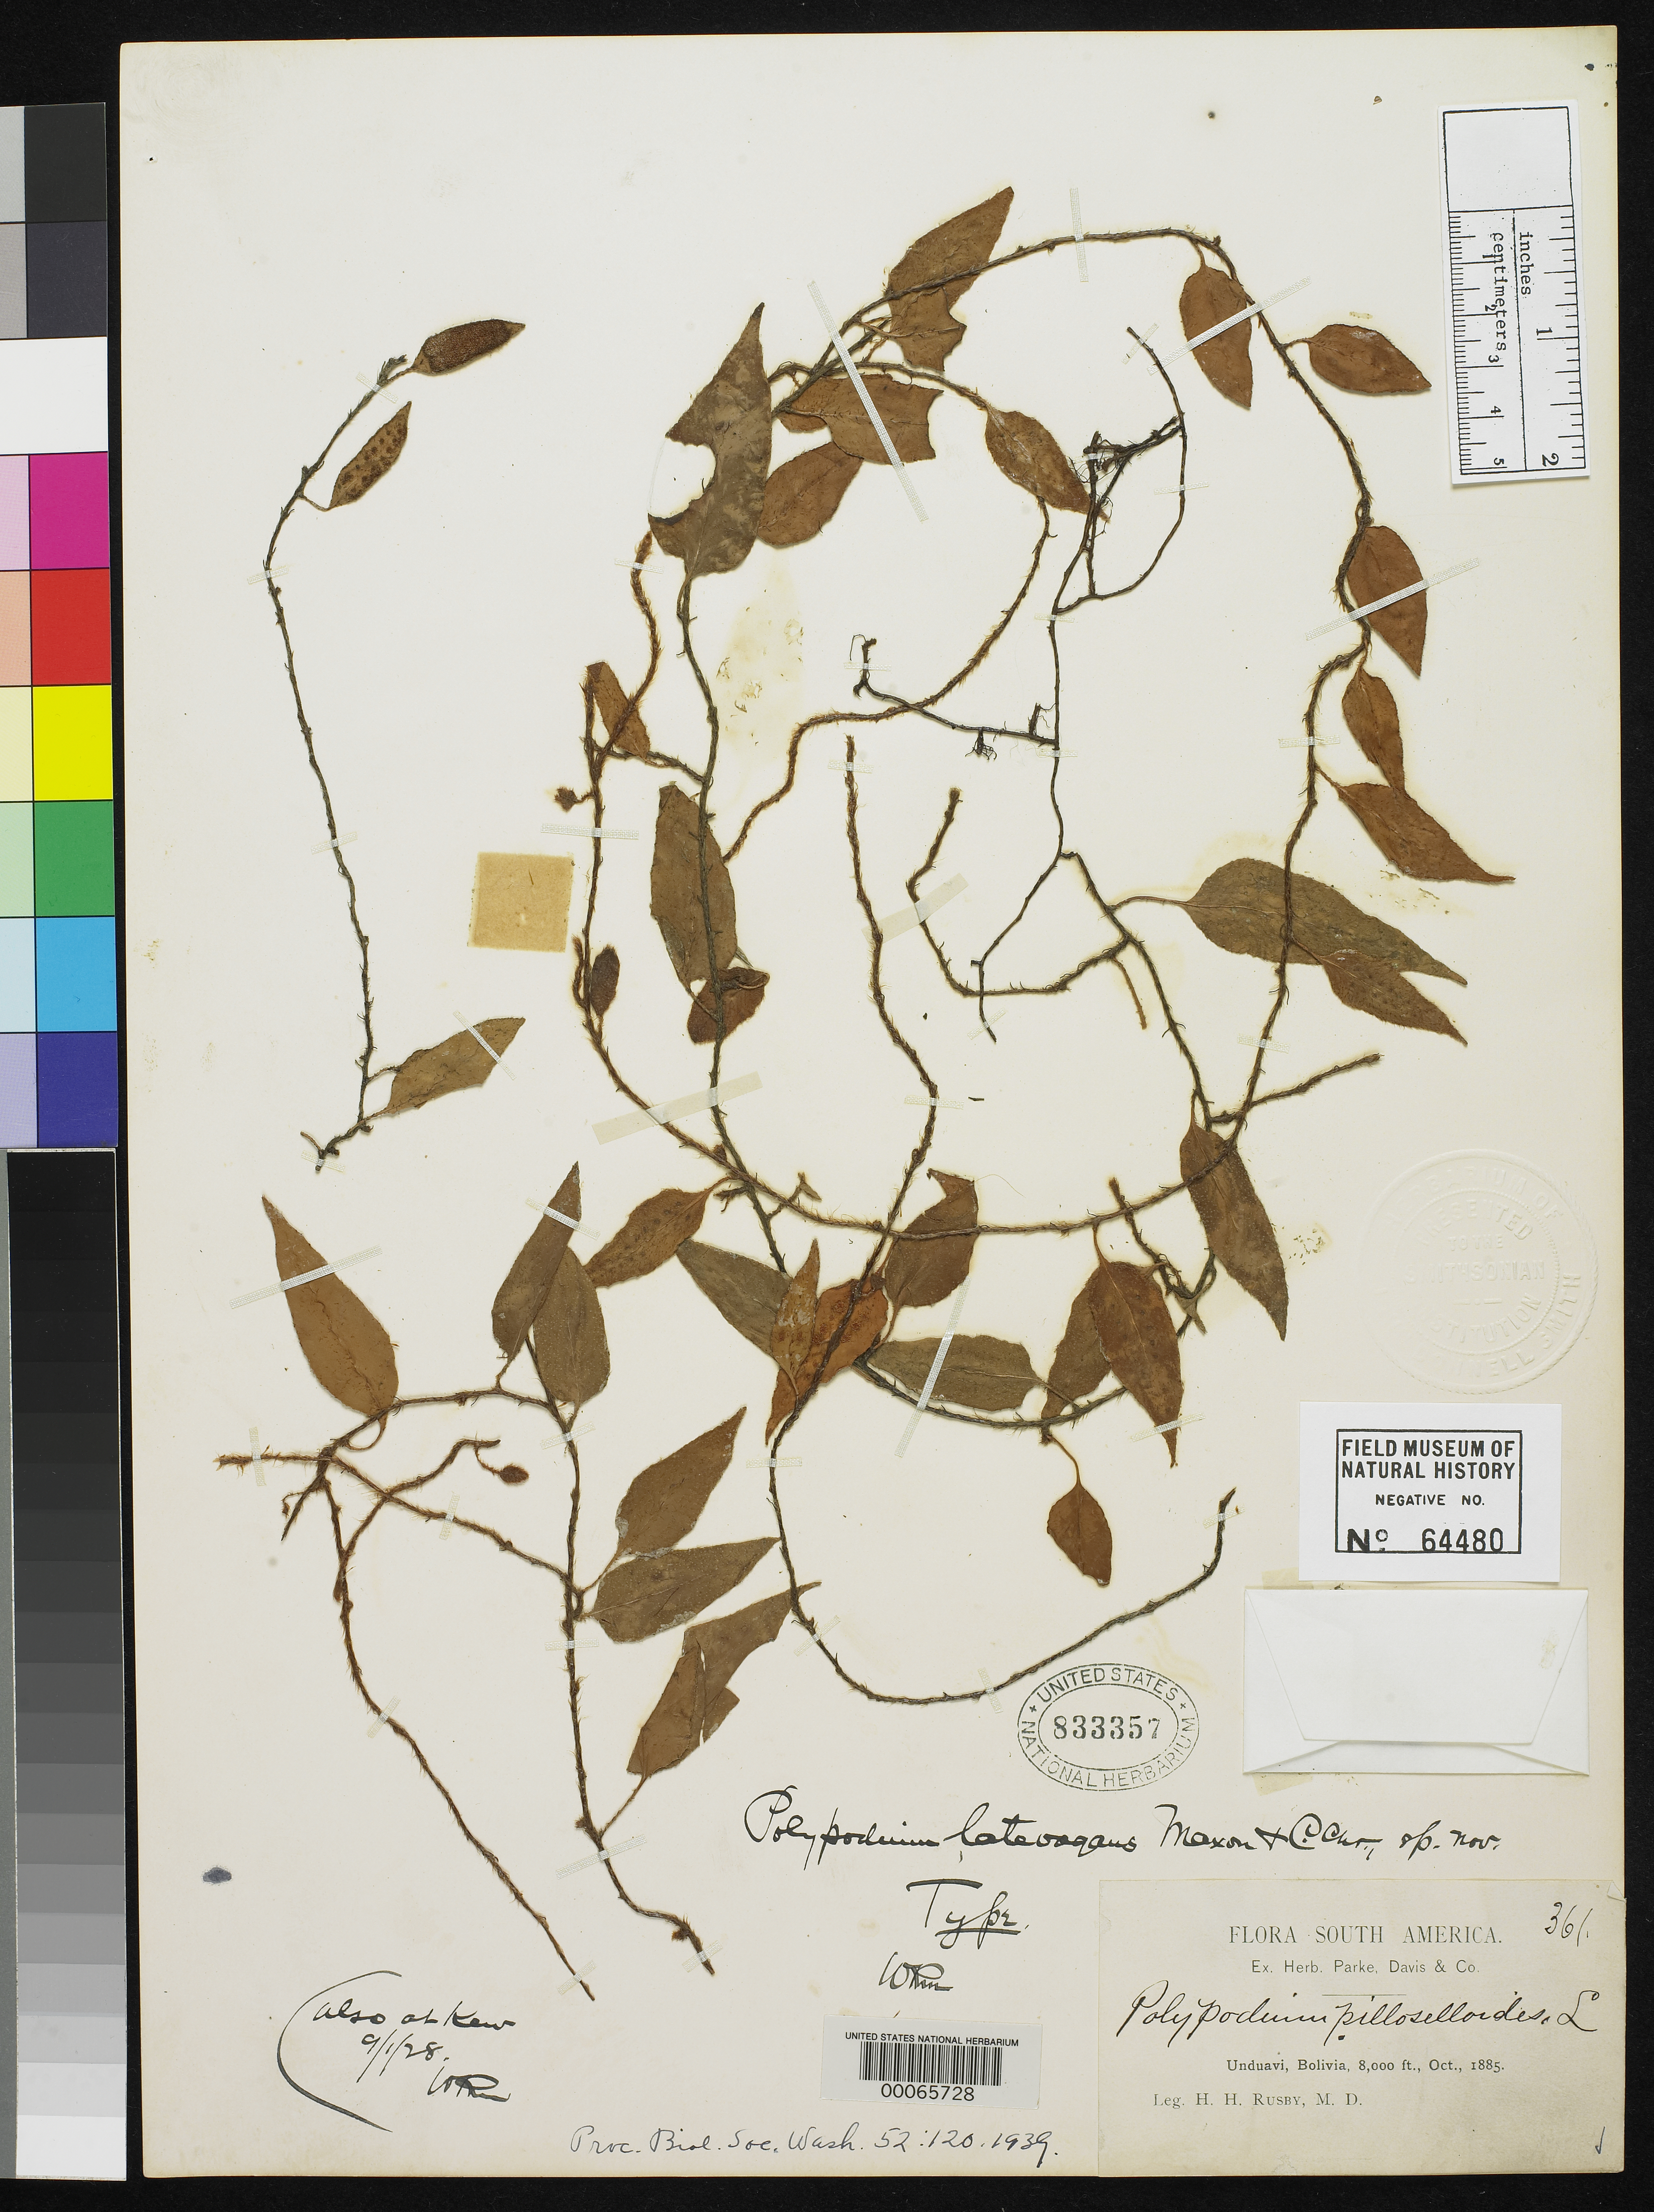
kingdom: Plantae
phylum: Tracheophyta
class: Polypodiopsida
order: Polypodiales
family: Polypodiaceae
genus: Polypodium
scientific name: Polypodium latevagans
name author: Maxon & C. Chr.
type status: Holotype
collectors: H. H. Rusby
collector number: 361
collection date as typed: Oct., 1885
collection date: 1885-10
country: Bolivia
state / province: La Paz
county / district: Nor Yungas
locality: Unduavi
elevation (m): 2438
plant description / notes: This specimen is unambiguously the holotype, explicitly cited by USNH sheet number in protologue.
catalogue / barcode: US 833357